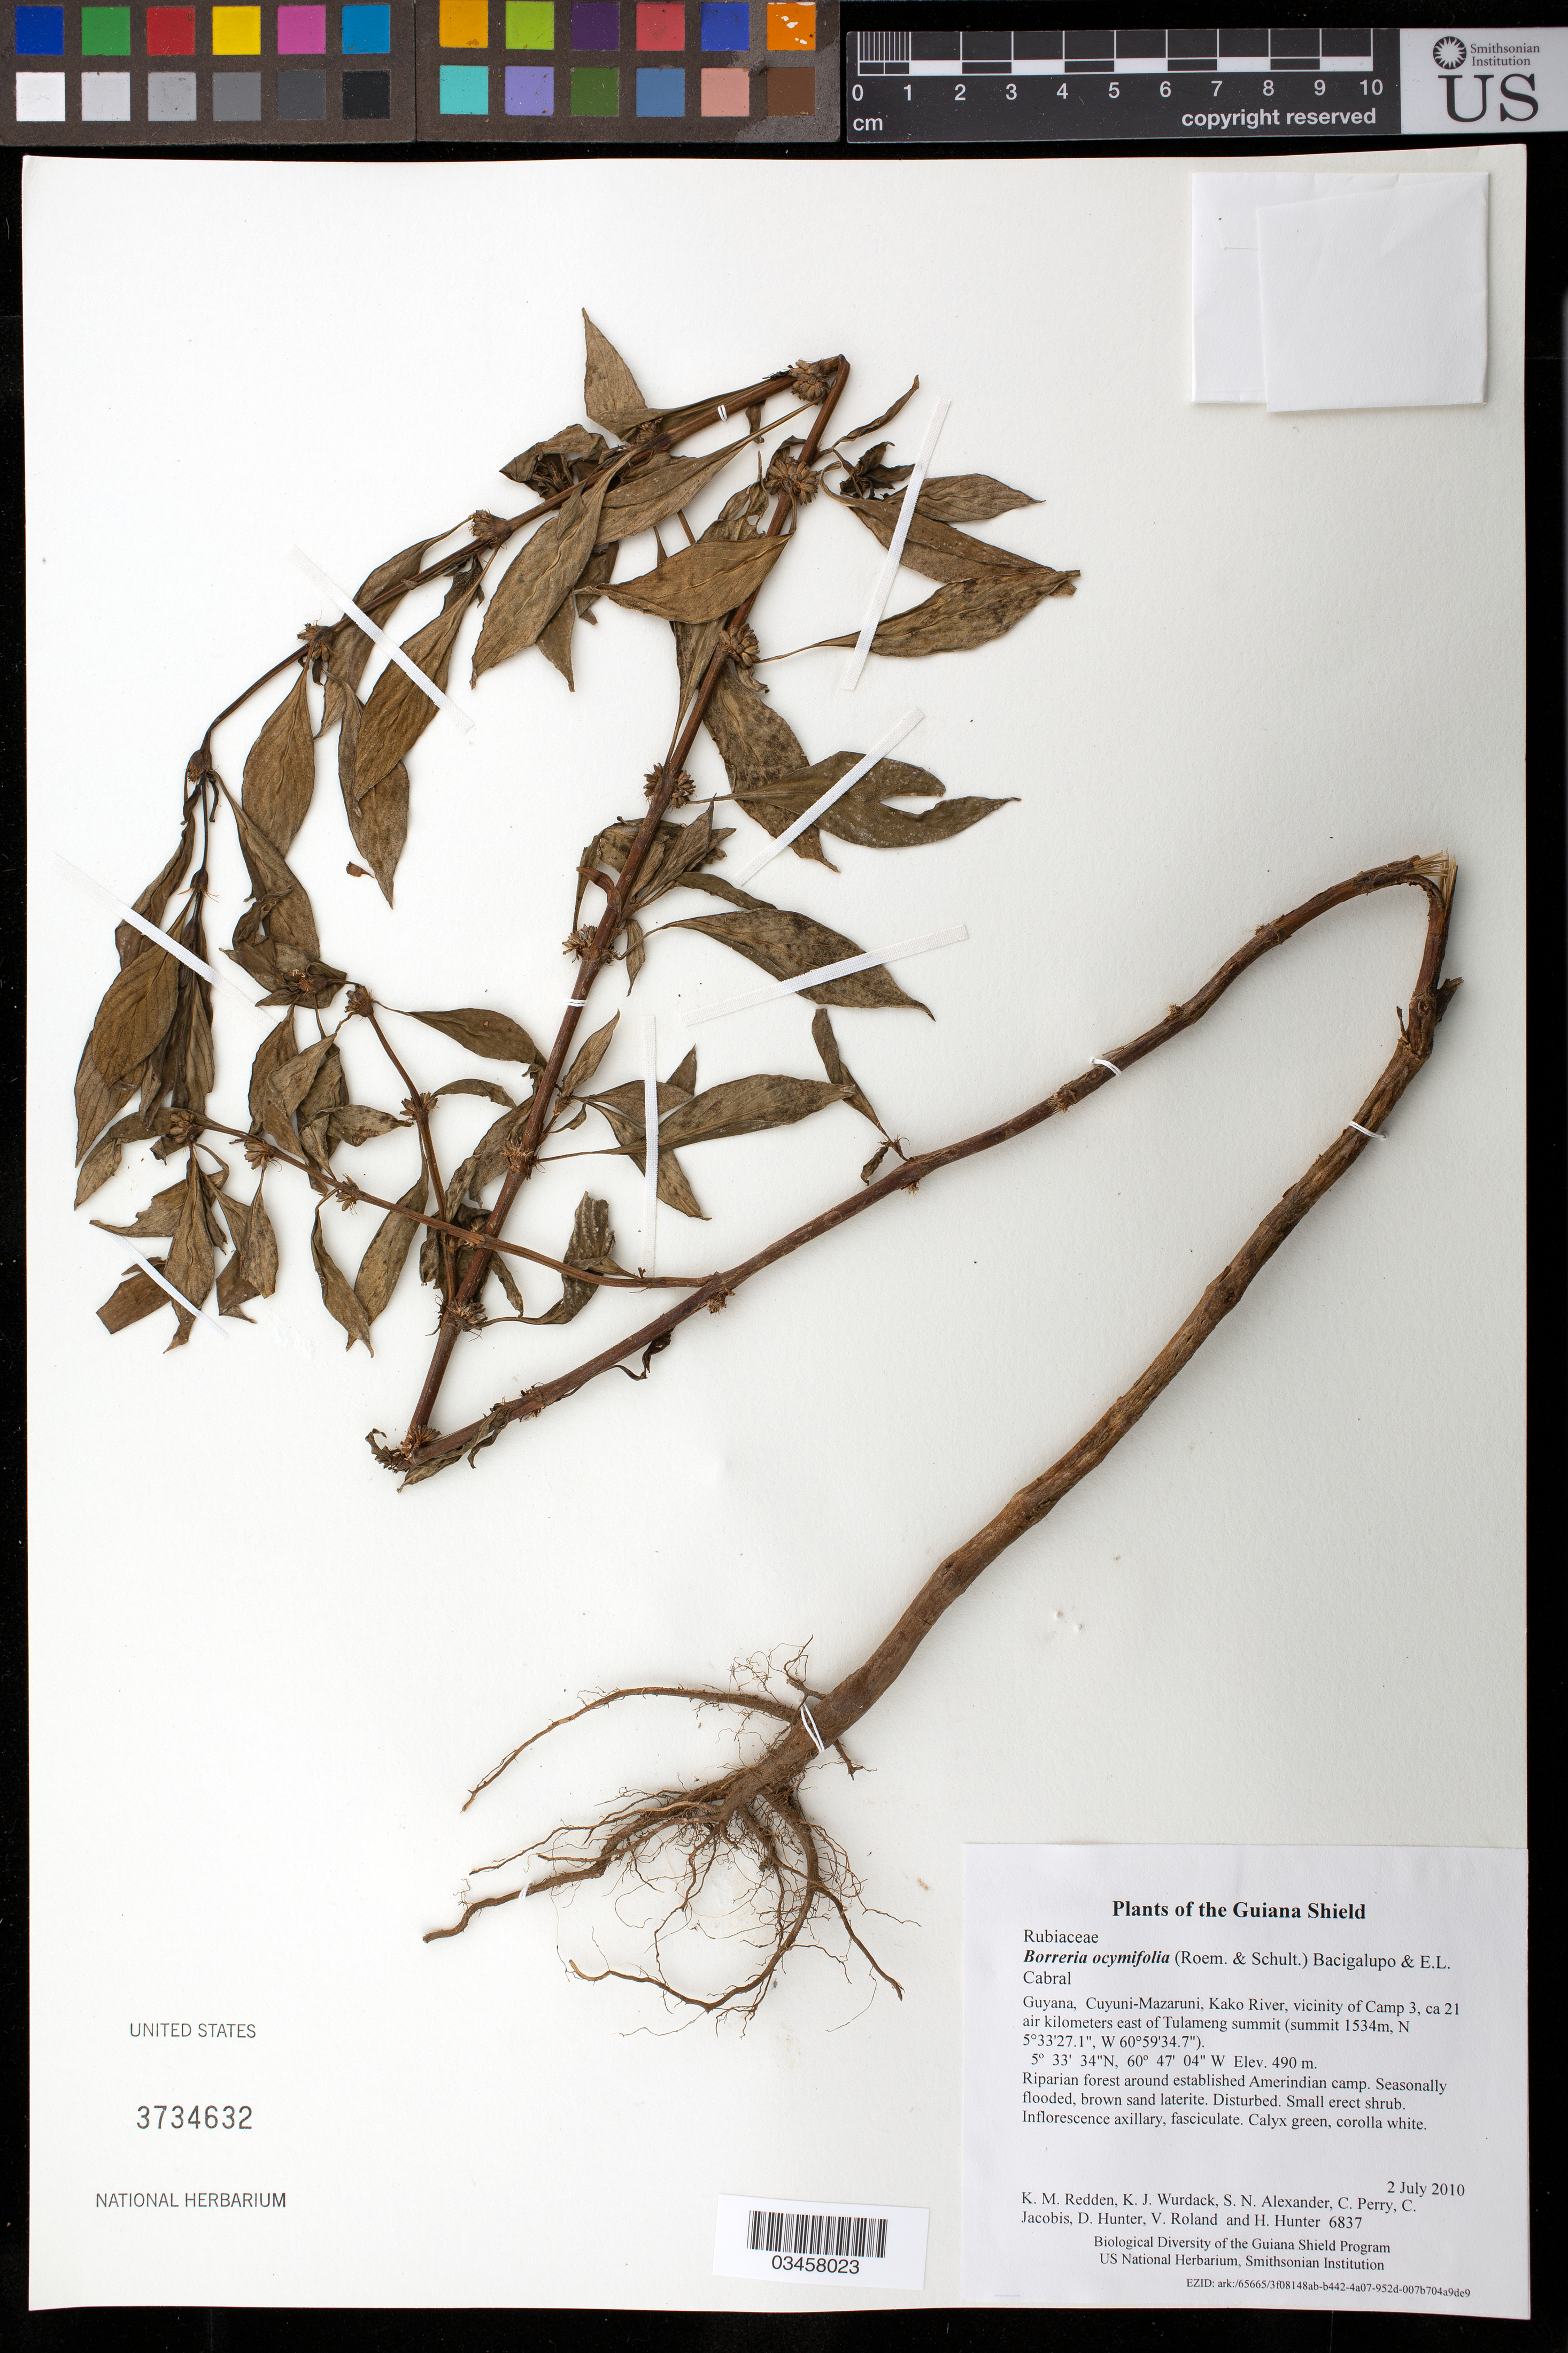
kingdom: Plantae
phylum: Tracheophyta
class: Magnoliopsida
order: Gentianales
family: Rubiaceae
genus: Borreria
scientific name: Borreria ocymifolia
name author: (Roem. & Schult.) Bacigalupo & E.L. Cabral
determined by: Salas, R. M.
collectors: K. M. Redden, K. Wurdack, S. N. Alexander, C. Perry, C. Jacobis, D. Hunter, V. Roland & H. Hunter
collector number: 6837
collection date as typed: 2 July 2010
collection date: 2010-07-02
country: Guyana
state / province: Cuyuni-Mazaruni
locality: Kako River, vicinity of Camp 3, ca 21 air kilometers east of Tulameng summit (summit 1534m, N 5°33'27.1", W 60°59'34.7")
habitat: Riparian forest around established Amerindian camp. Seasonally flooded, brown sand laterite. Disturbed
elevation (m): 490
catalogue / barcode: US 3734632